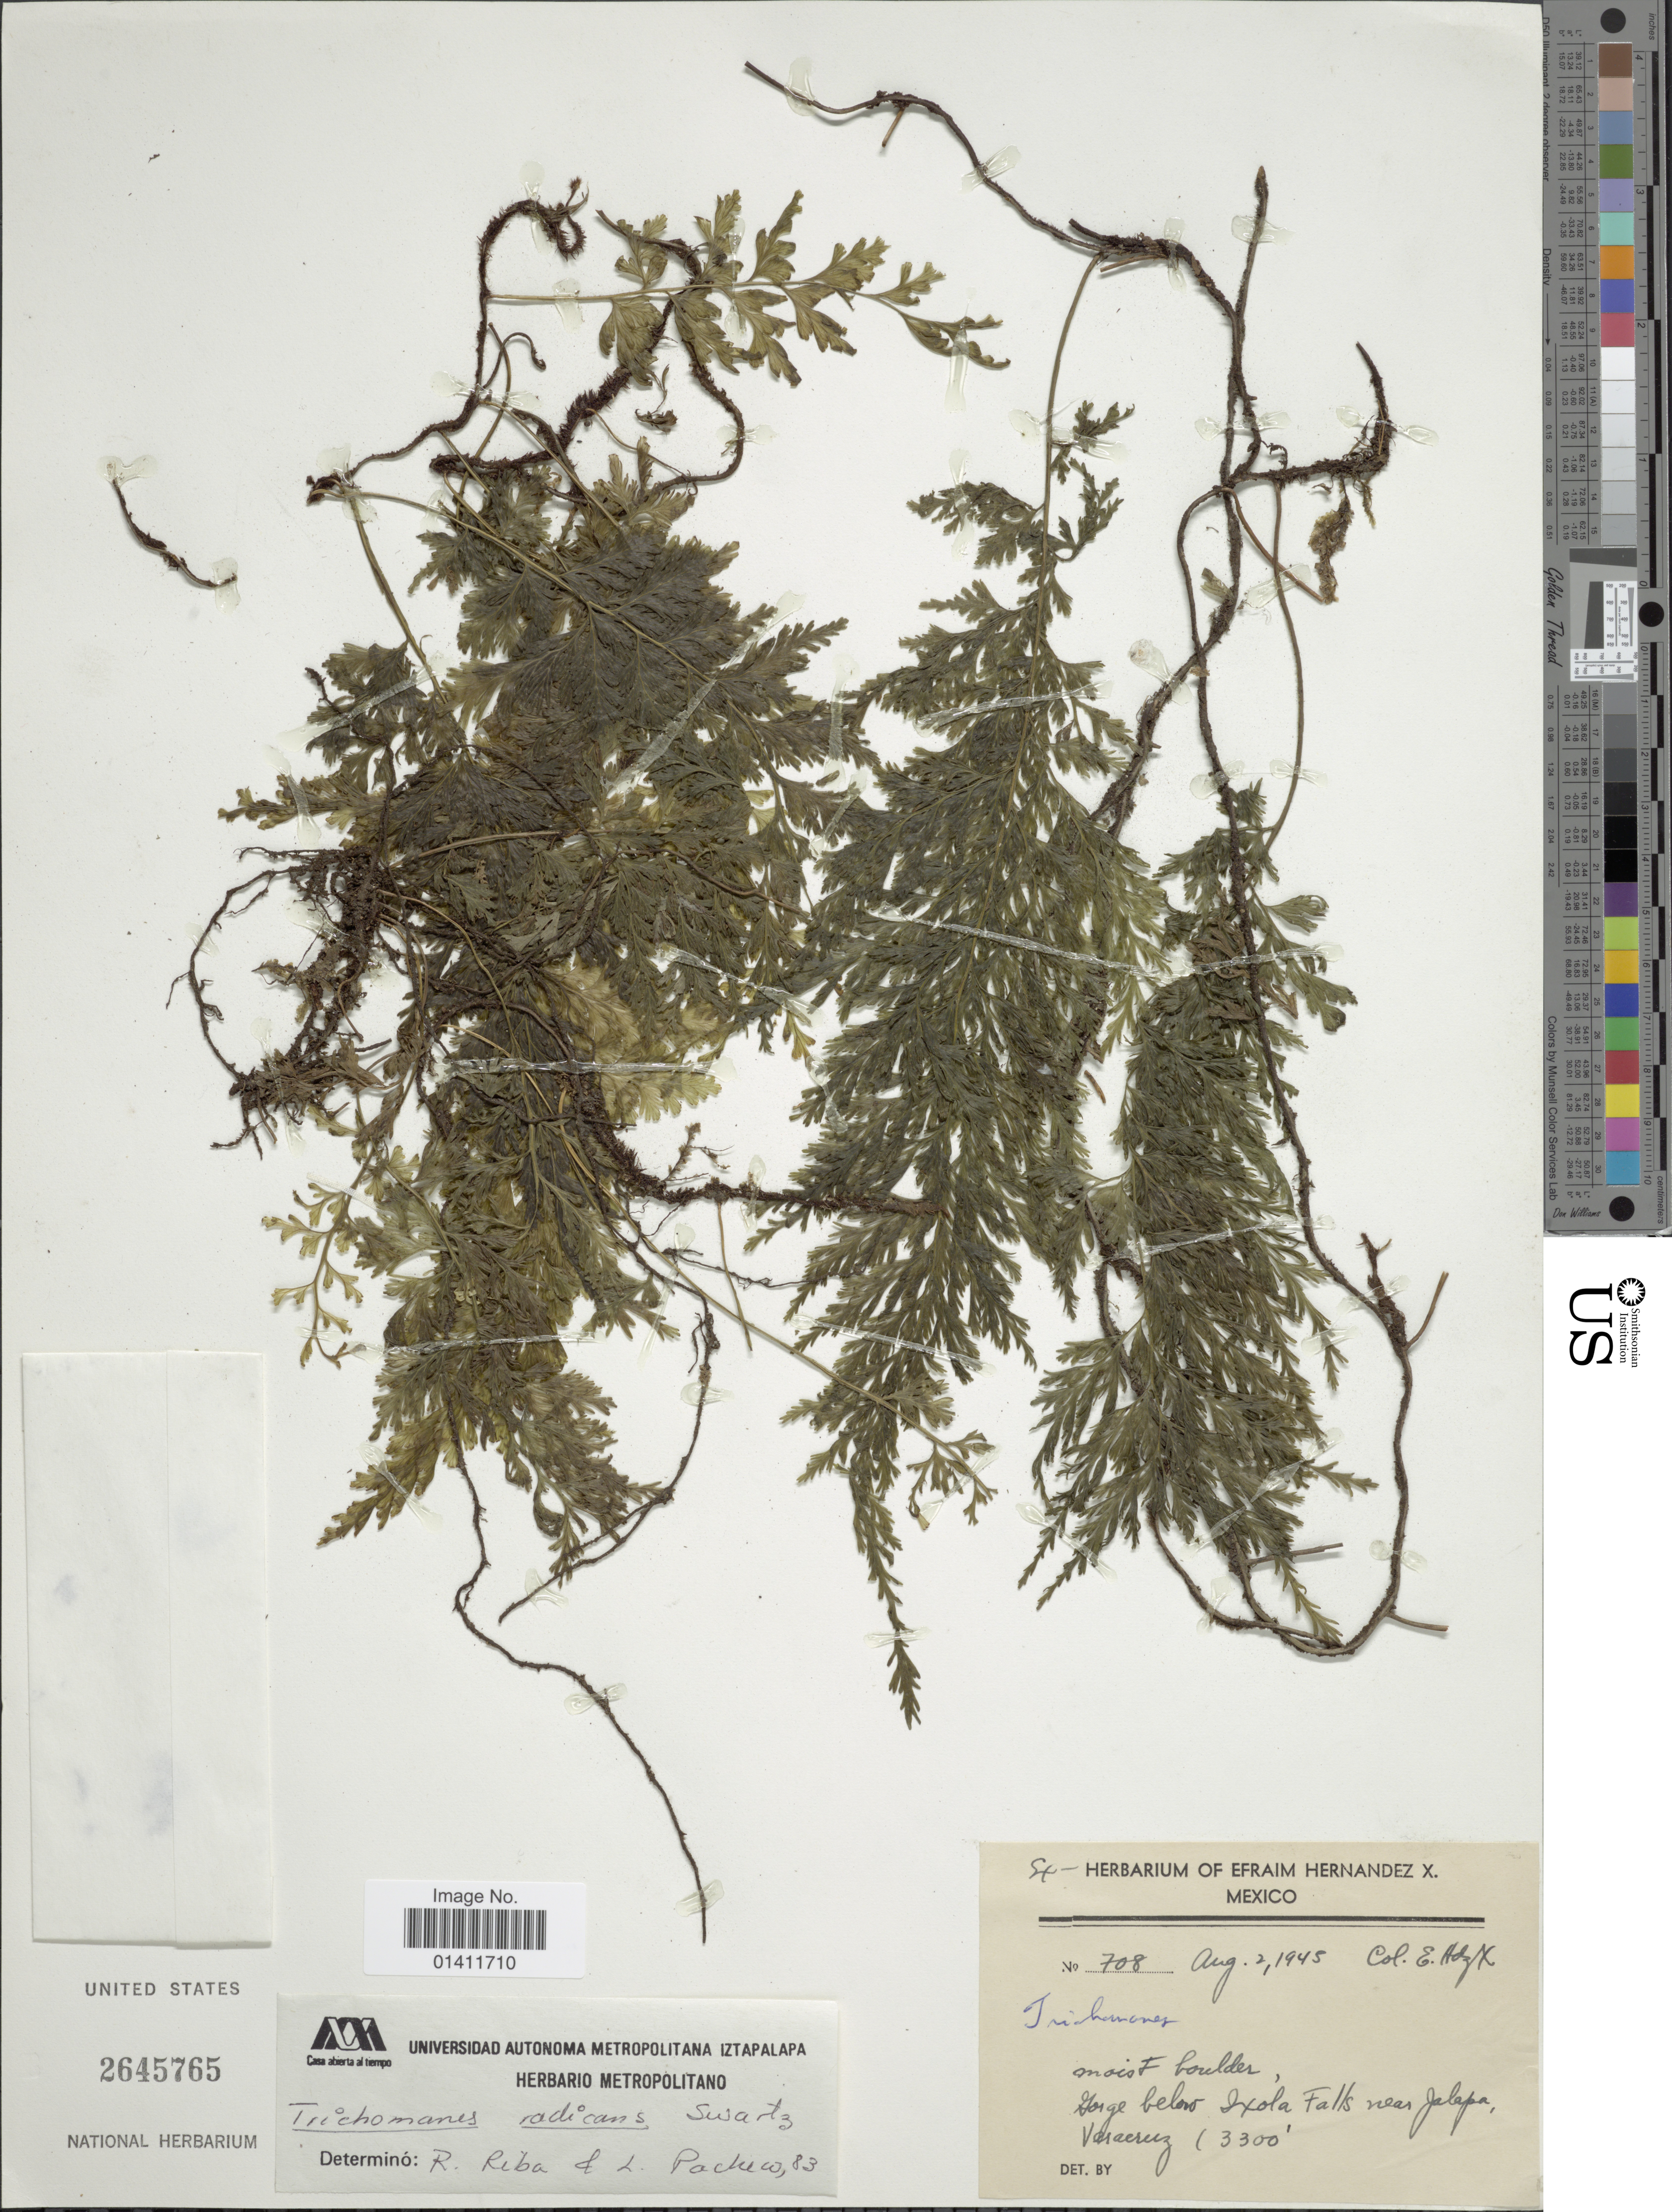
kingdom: Plantae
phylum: Tracheophyta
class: Polypodiopsida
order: Hymenophyllales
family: Hymenophyllaceae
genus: Vandenboschia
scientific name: Vandenboschia radicans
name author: (Sw.) Copel.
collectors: E. Hernandez X.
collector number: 708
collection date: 1945-08-02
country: Mexico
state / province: Veracruz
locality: Gorge below Ixola Falls near Jalapa, Veracruz.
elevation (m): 1006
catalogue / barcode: US 2645765